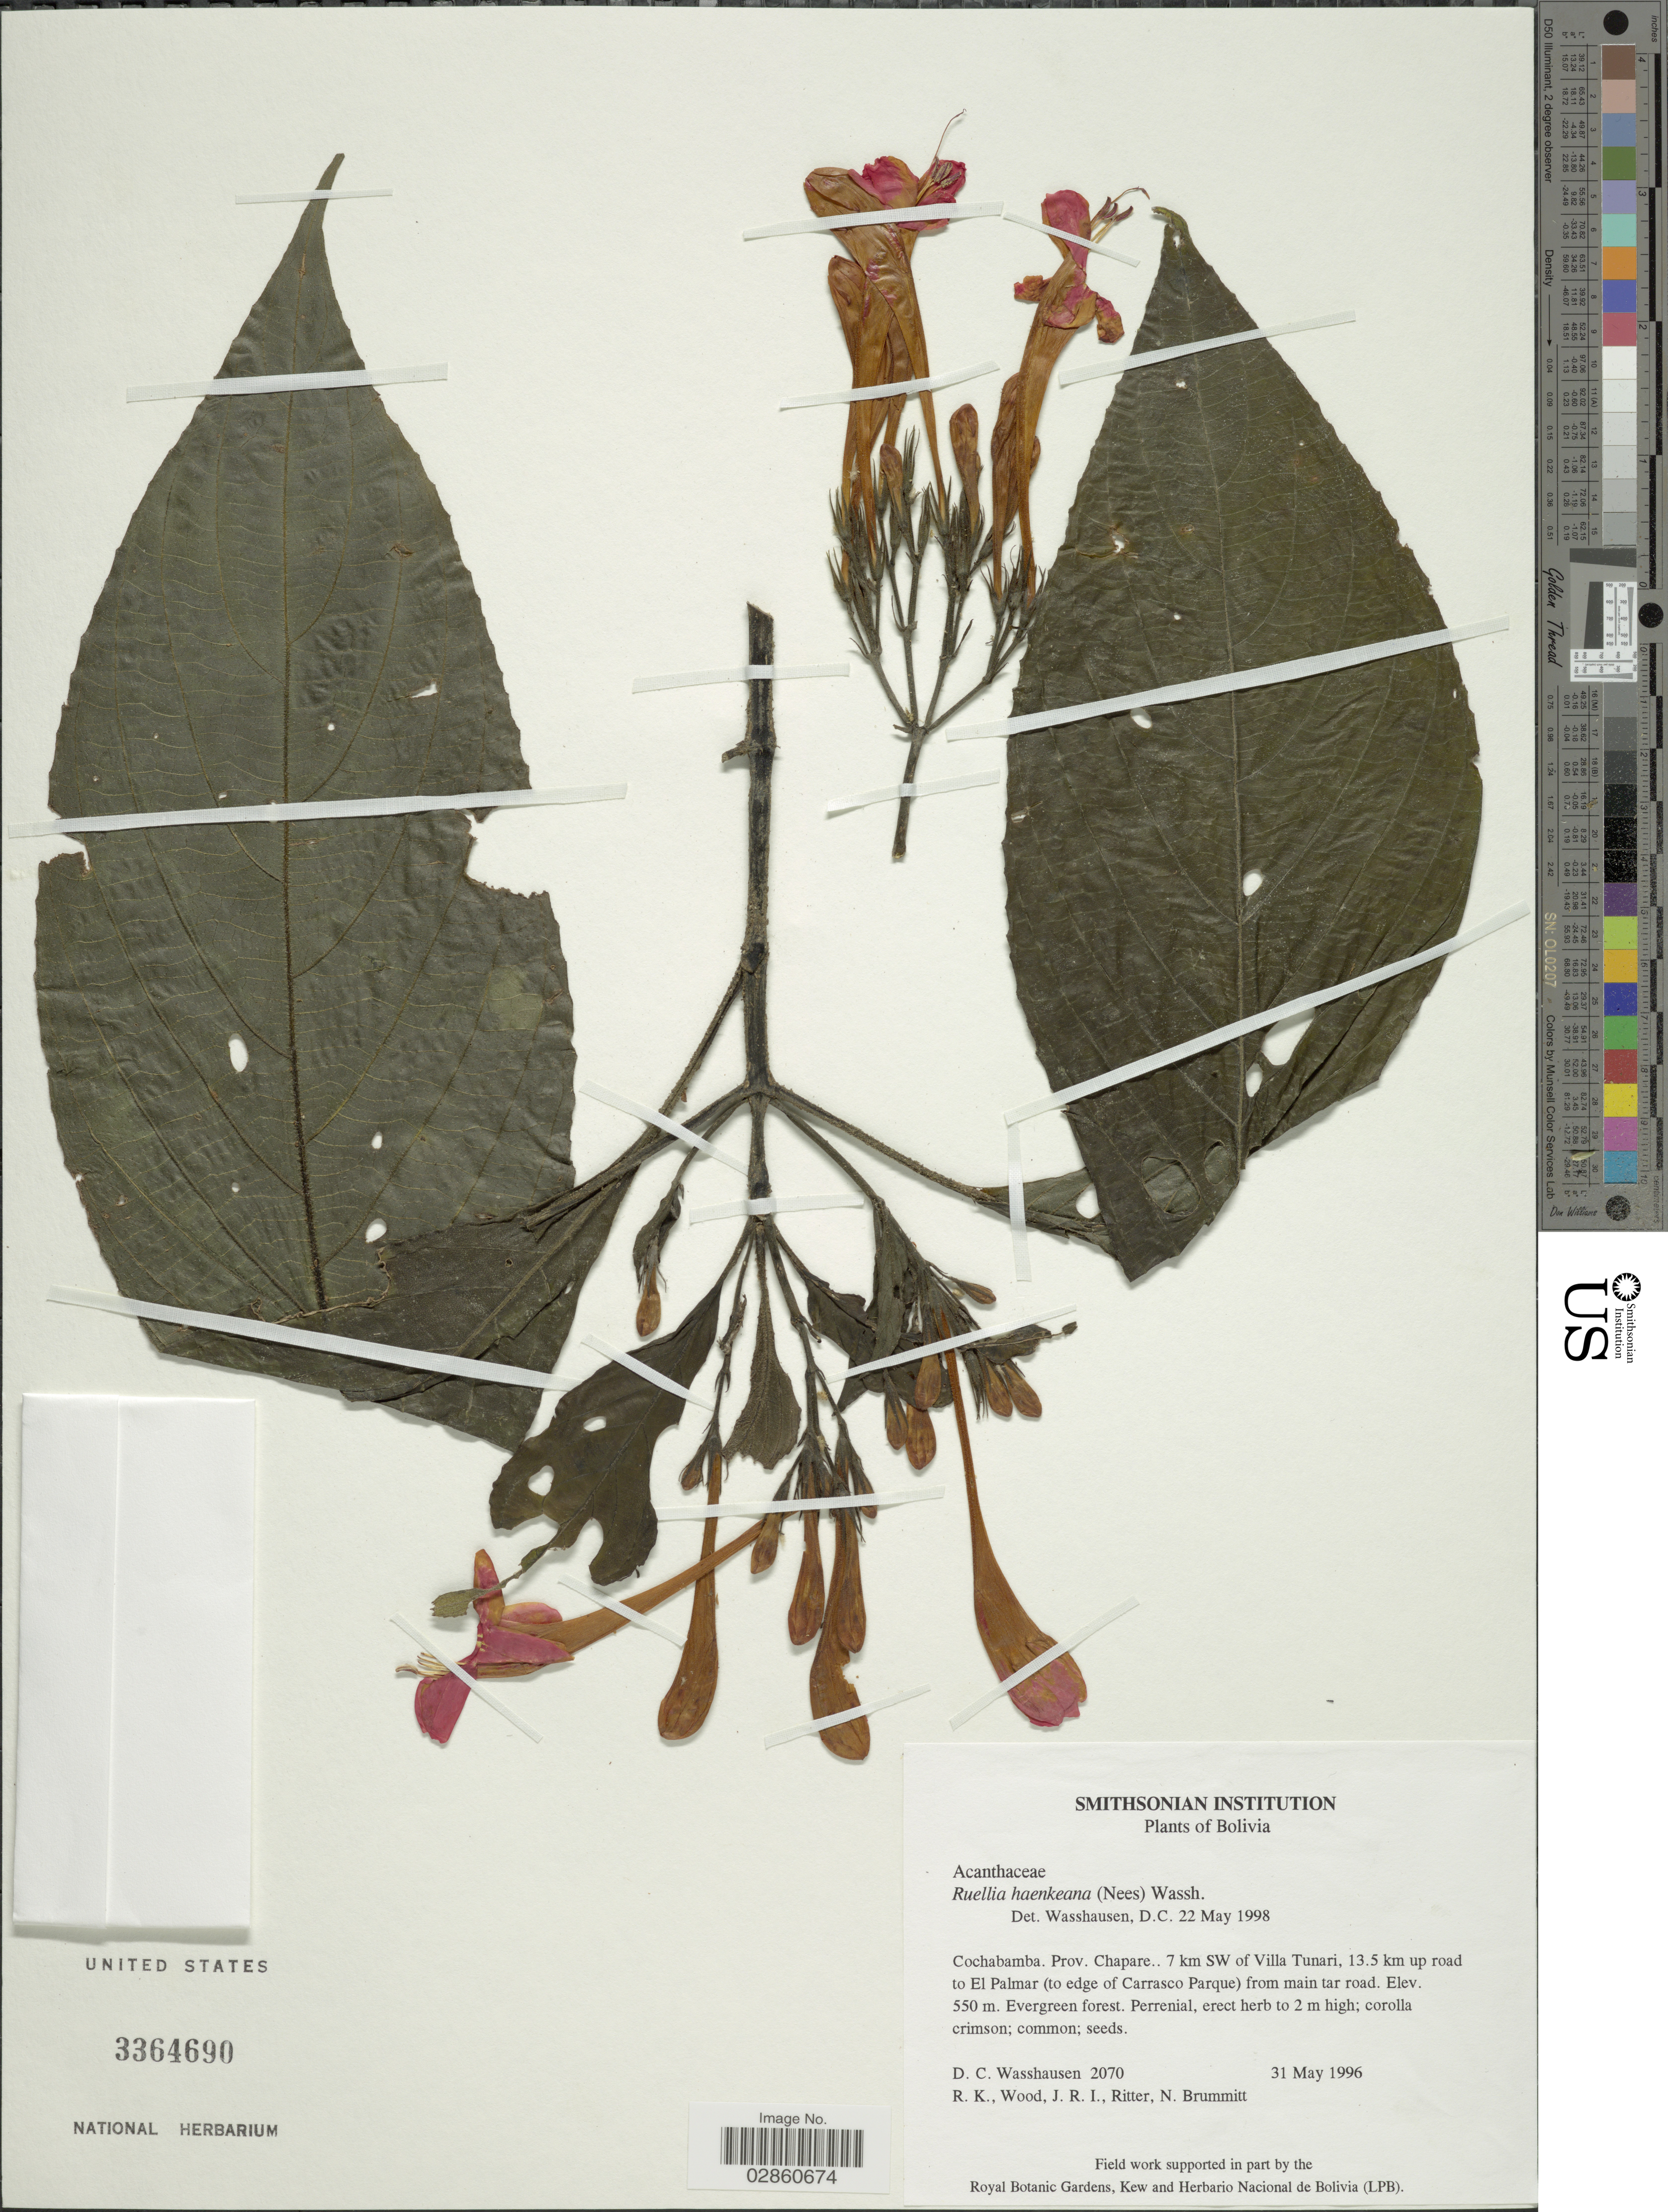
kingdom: Plantae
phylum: Tracheophyta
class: Magnoliopsida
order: Lamiales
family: Acanthaceae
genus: Ruellia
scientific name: Ruellia haenkeana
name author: (Nees) Wassh.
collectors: D. C. Wasshausen, R. Wood, J. Ritter & N. Brummitt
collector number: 2070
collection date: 1996-05-31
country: Bolivia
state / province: Cochabamba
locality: Prov. Chapare. 7 km SW of Villa Tunari, 13.5 km up road to El Palmar (to edge of Carrasco Parque) from main tar road.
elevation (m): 550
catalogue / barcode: US 3364690